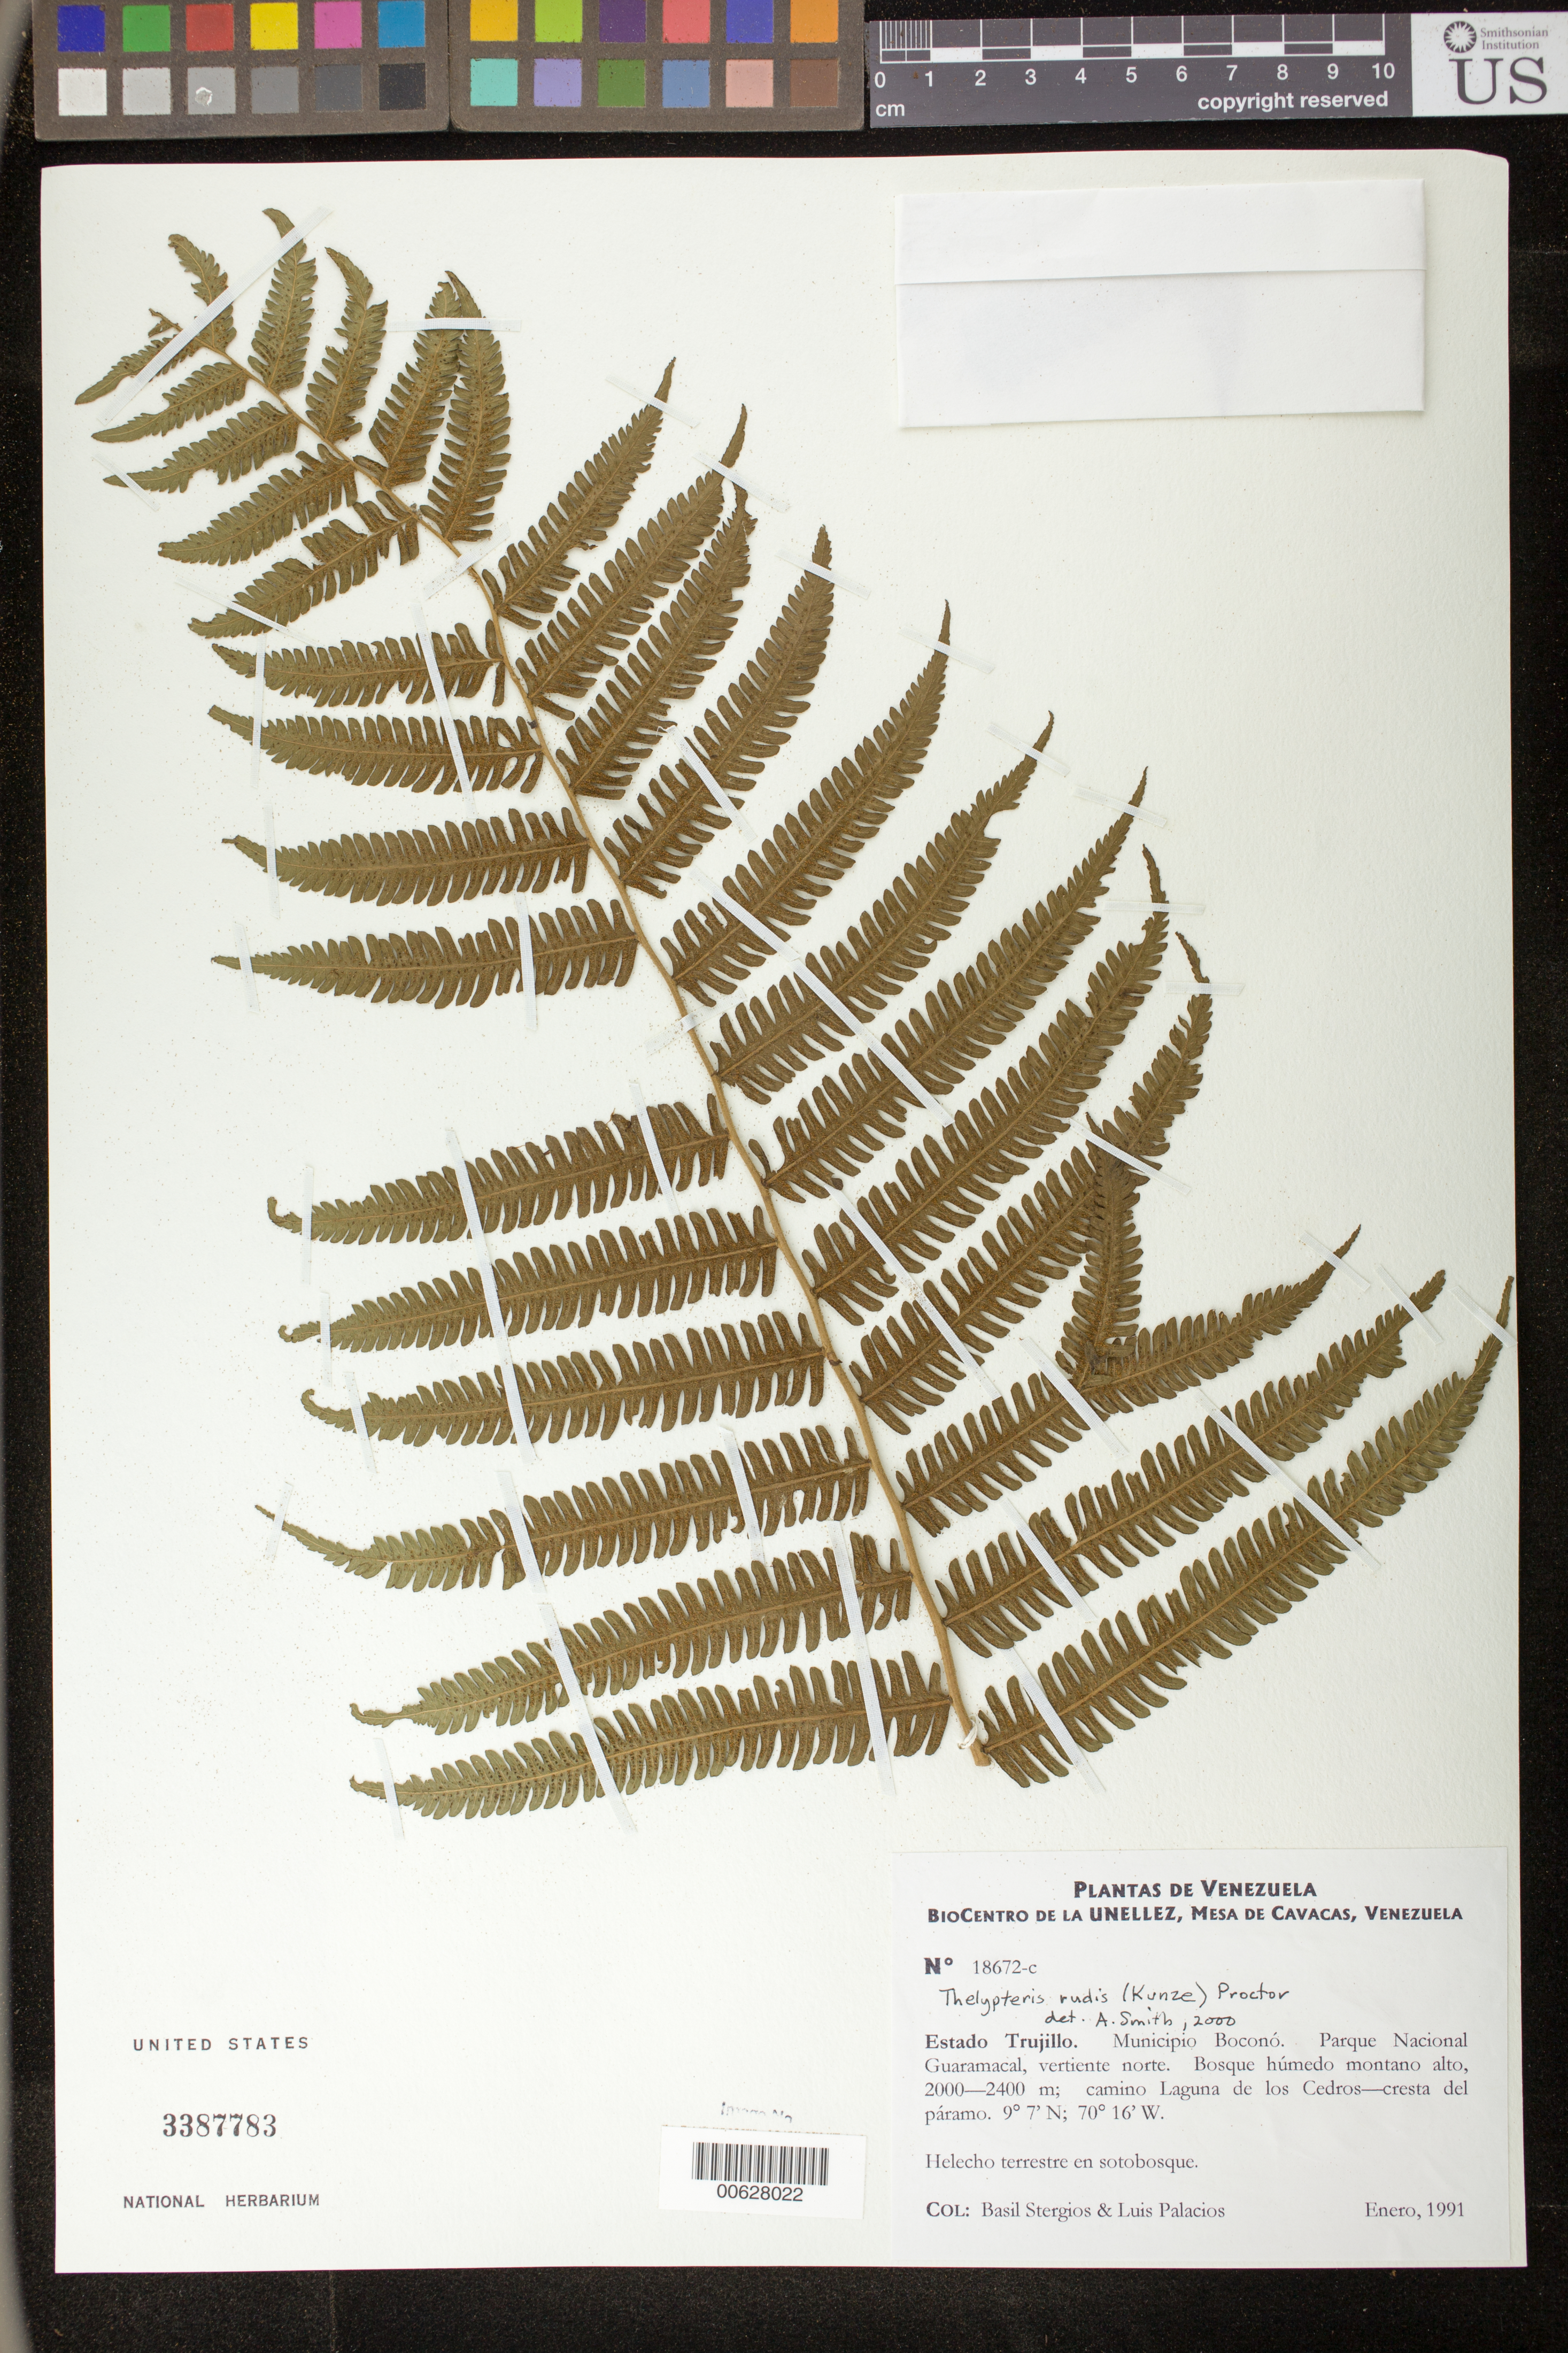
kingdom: Plantae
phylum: Tracheophyta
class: Polypodiopsida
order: Polypodiales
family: Thelypteridaceae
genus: Thelypteris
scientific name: Thelypteris rudis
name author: (Kuntze) Proctor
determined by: Smith, Alan R., (UC)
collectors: B. G. Stergios & L. Palacios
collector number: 18672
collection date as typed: Jan 1991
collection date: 1991-01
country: Venezuela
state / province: Trujillo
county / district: Boconó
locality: Parque Nacional Guaramacal, vertiente N, camino laguna de los Cedros-cresta del páramo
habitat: Bosque húmedo montano alto.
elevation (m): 2000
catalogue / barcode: US 3387783